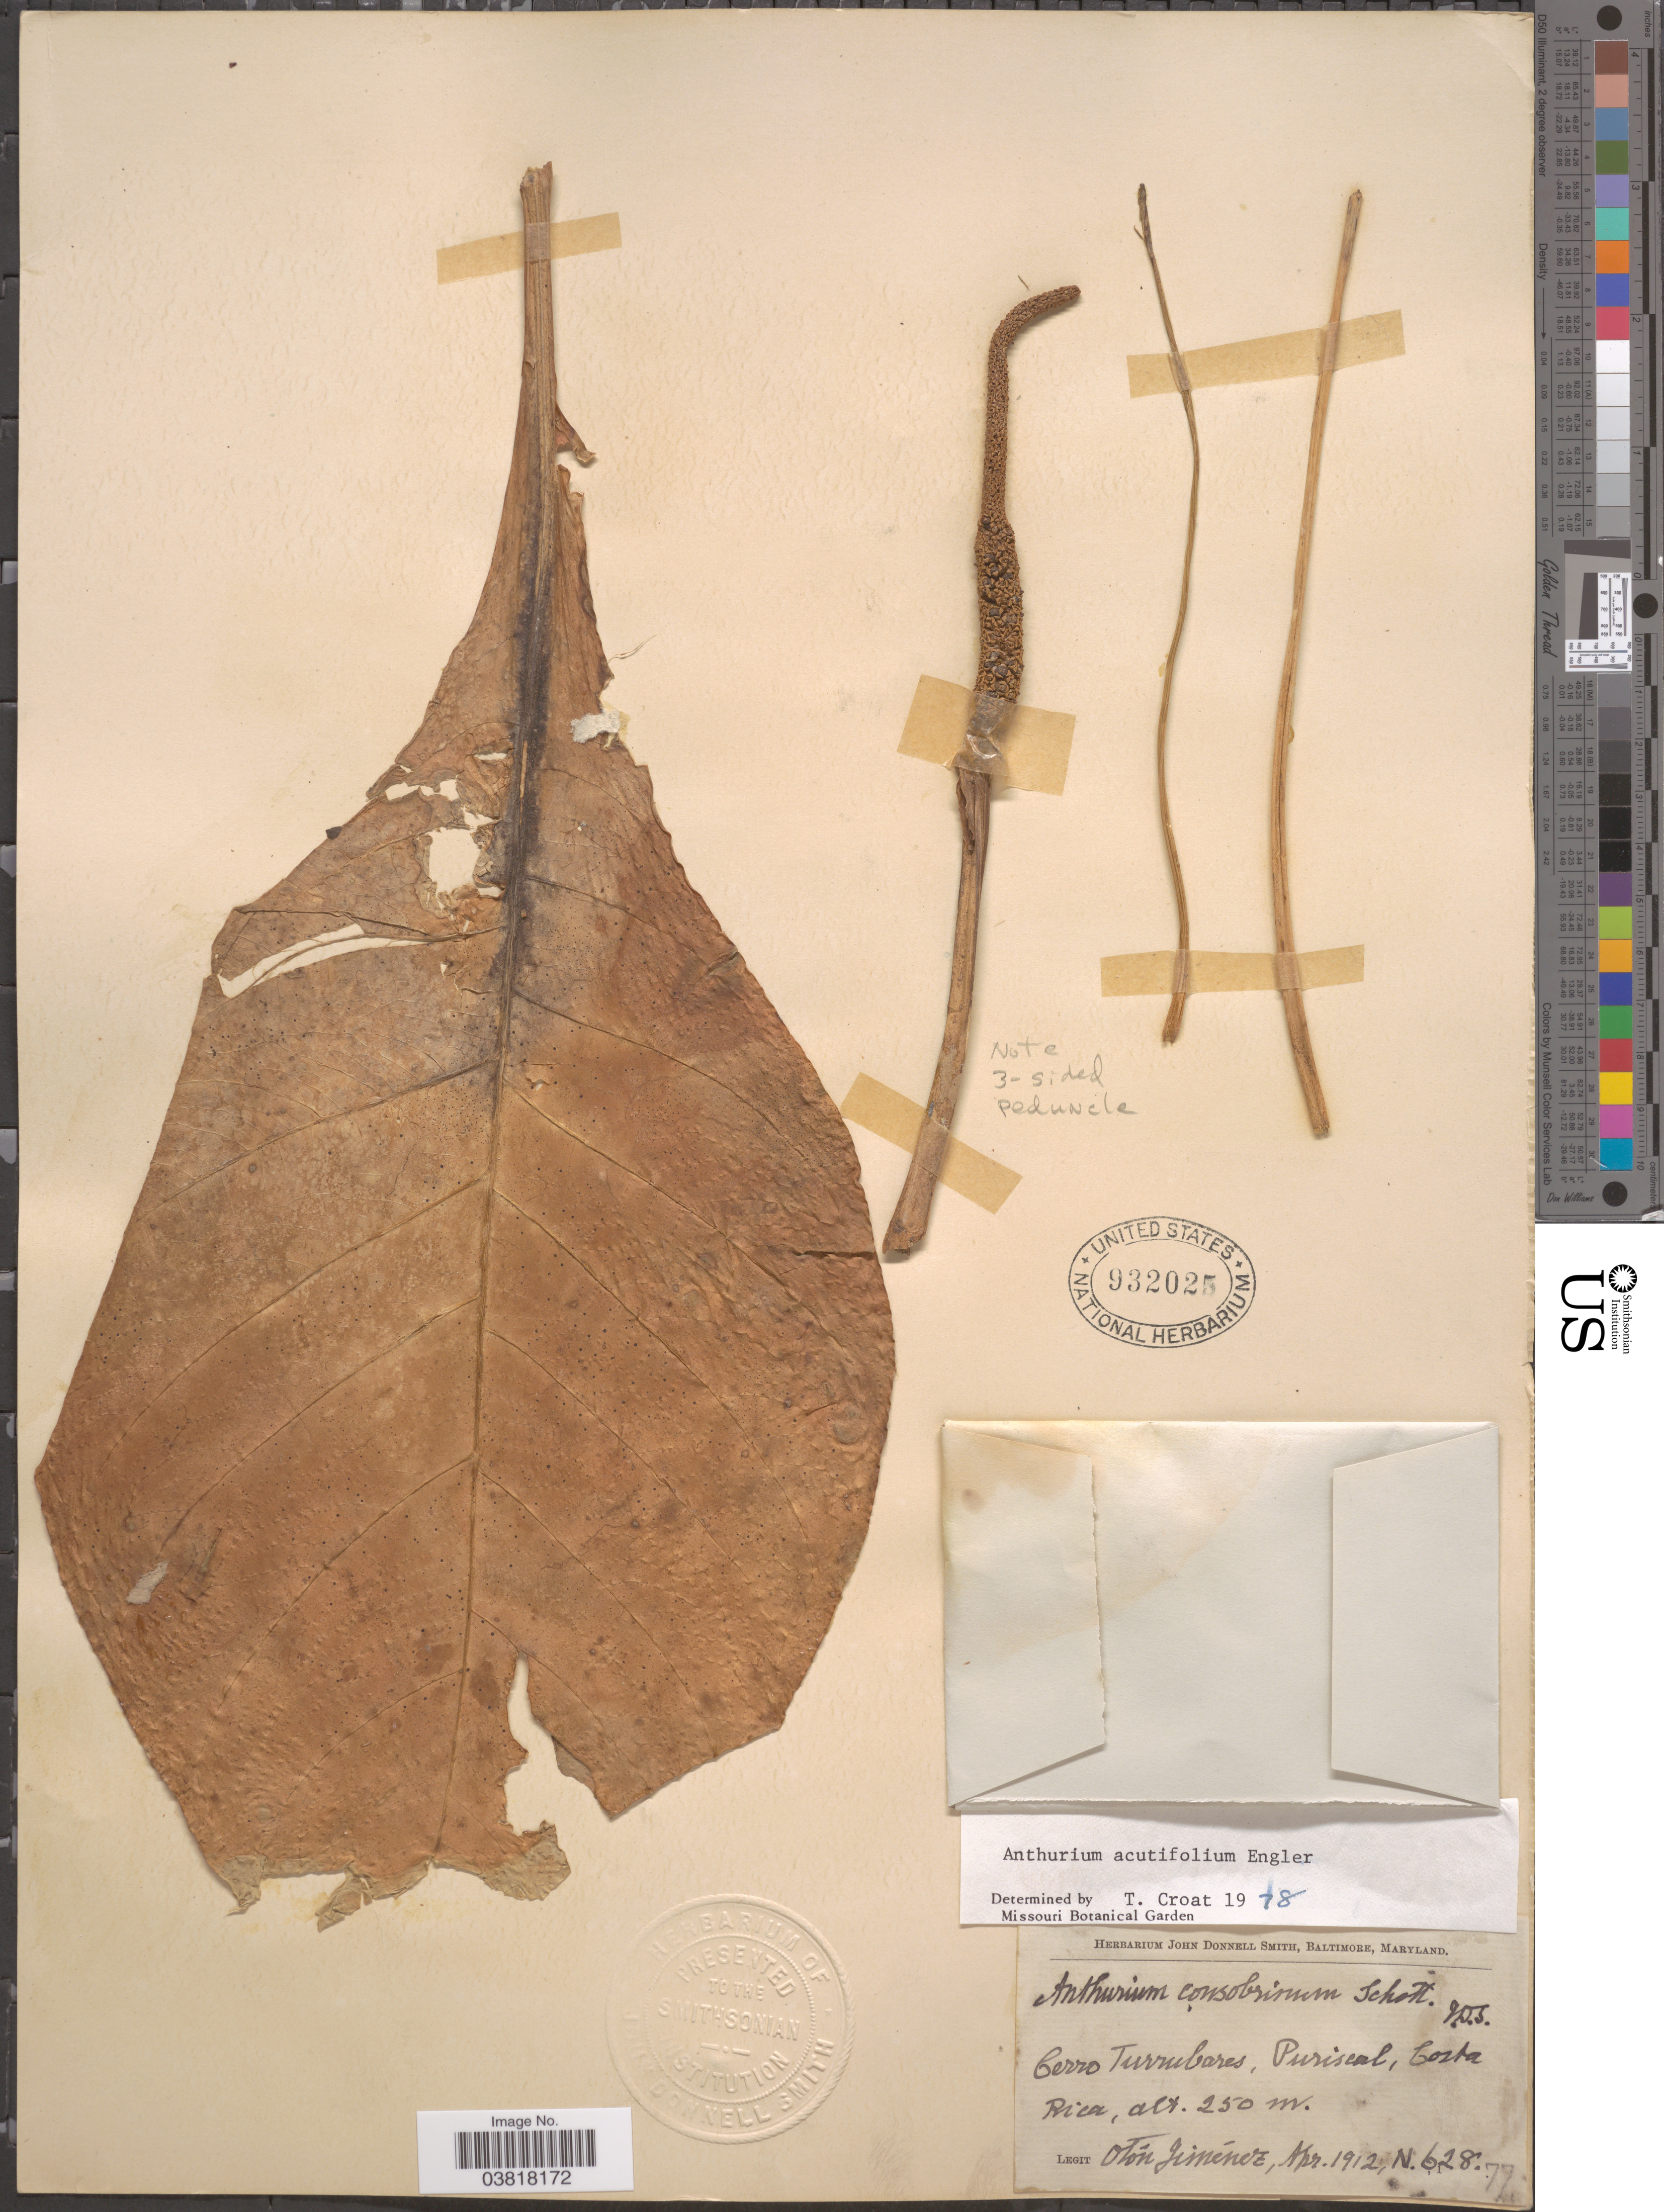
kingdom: Plantae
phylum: Tracheophyta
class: Liliopsida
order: Alismatales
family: Araceae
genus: Anthurium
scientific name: Anthurium acutangulum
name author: Engl.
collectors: O. Jimenez L.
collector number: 628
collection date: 1912-04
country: Costa Rica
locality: Cerro Turrubares, Puriscal.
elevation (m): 250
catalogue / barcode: US 932025